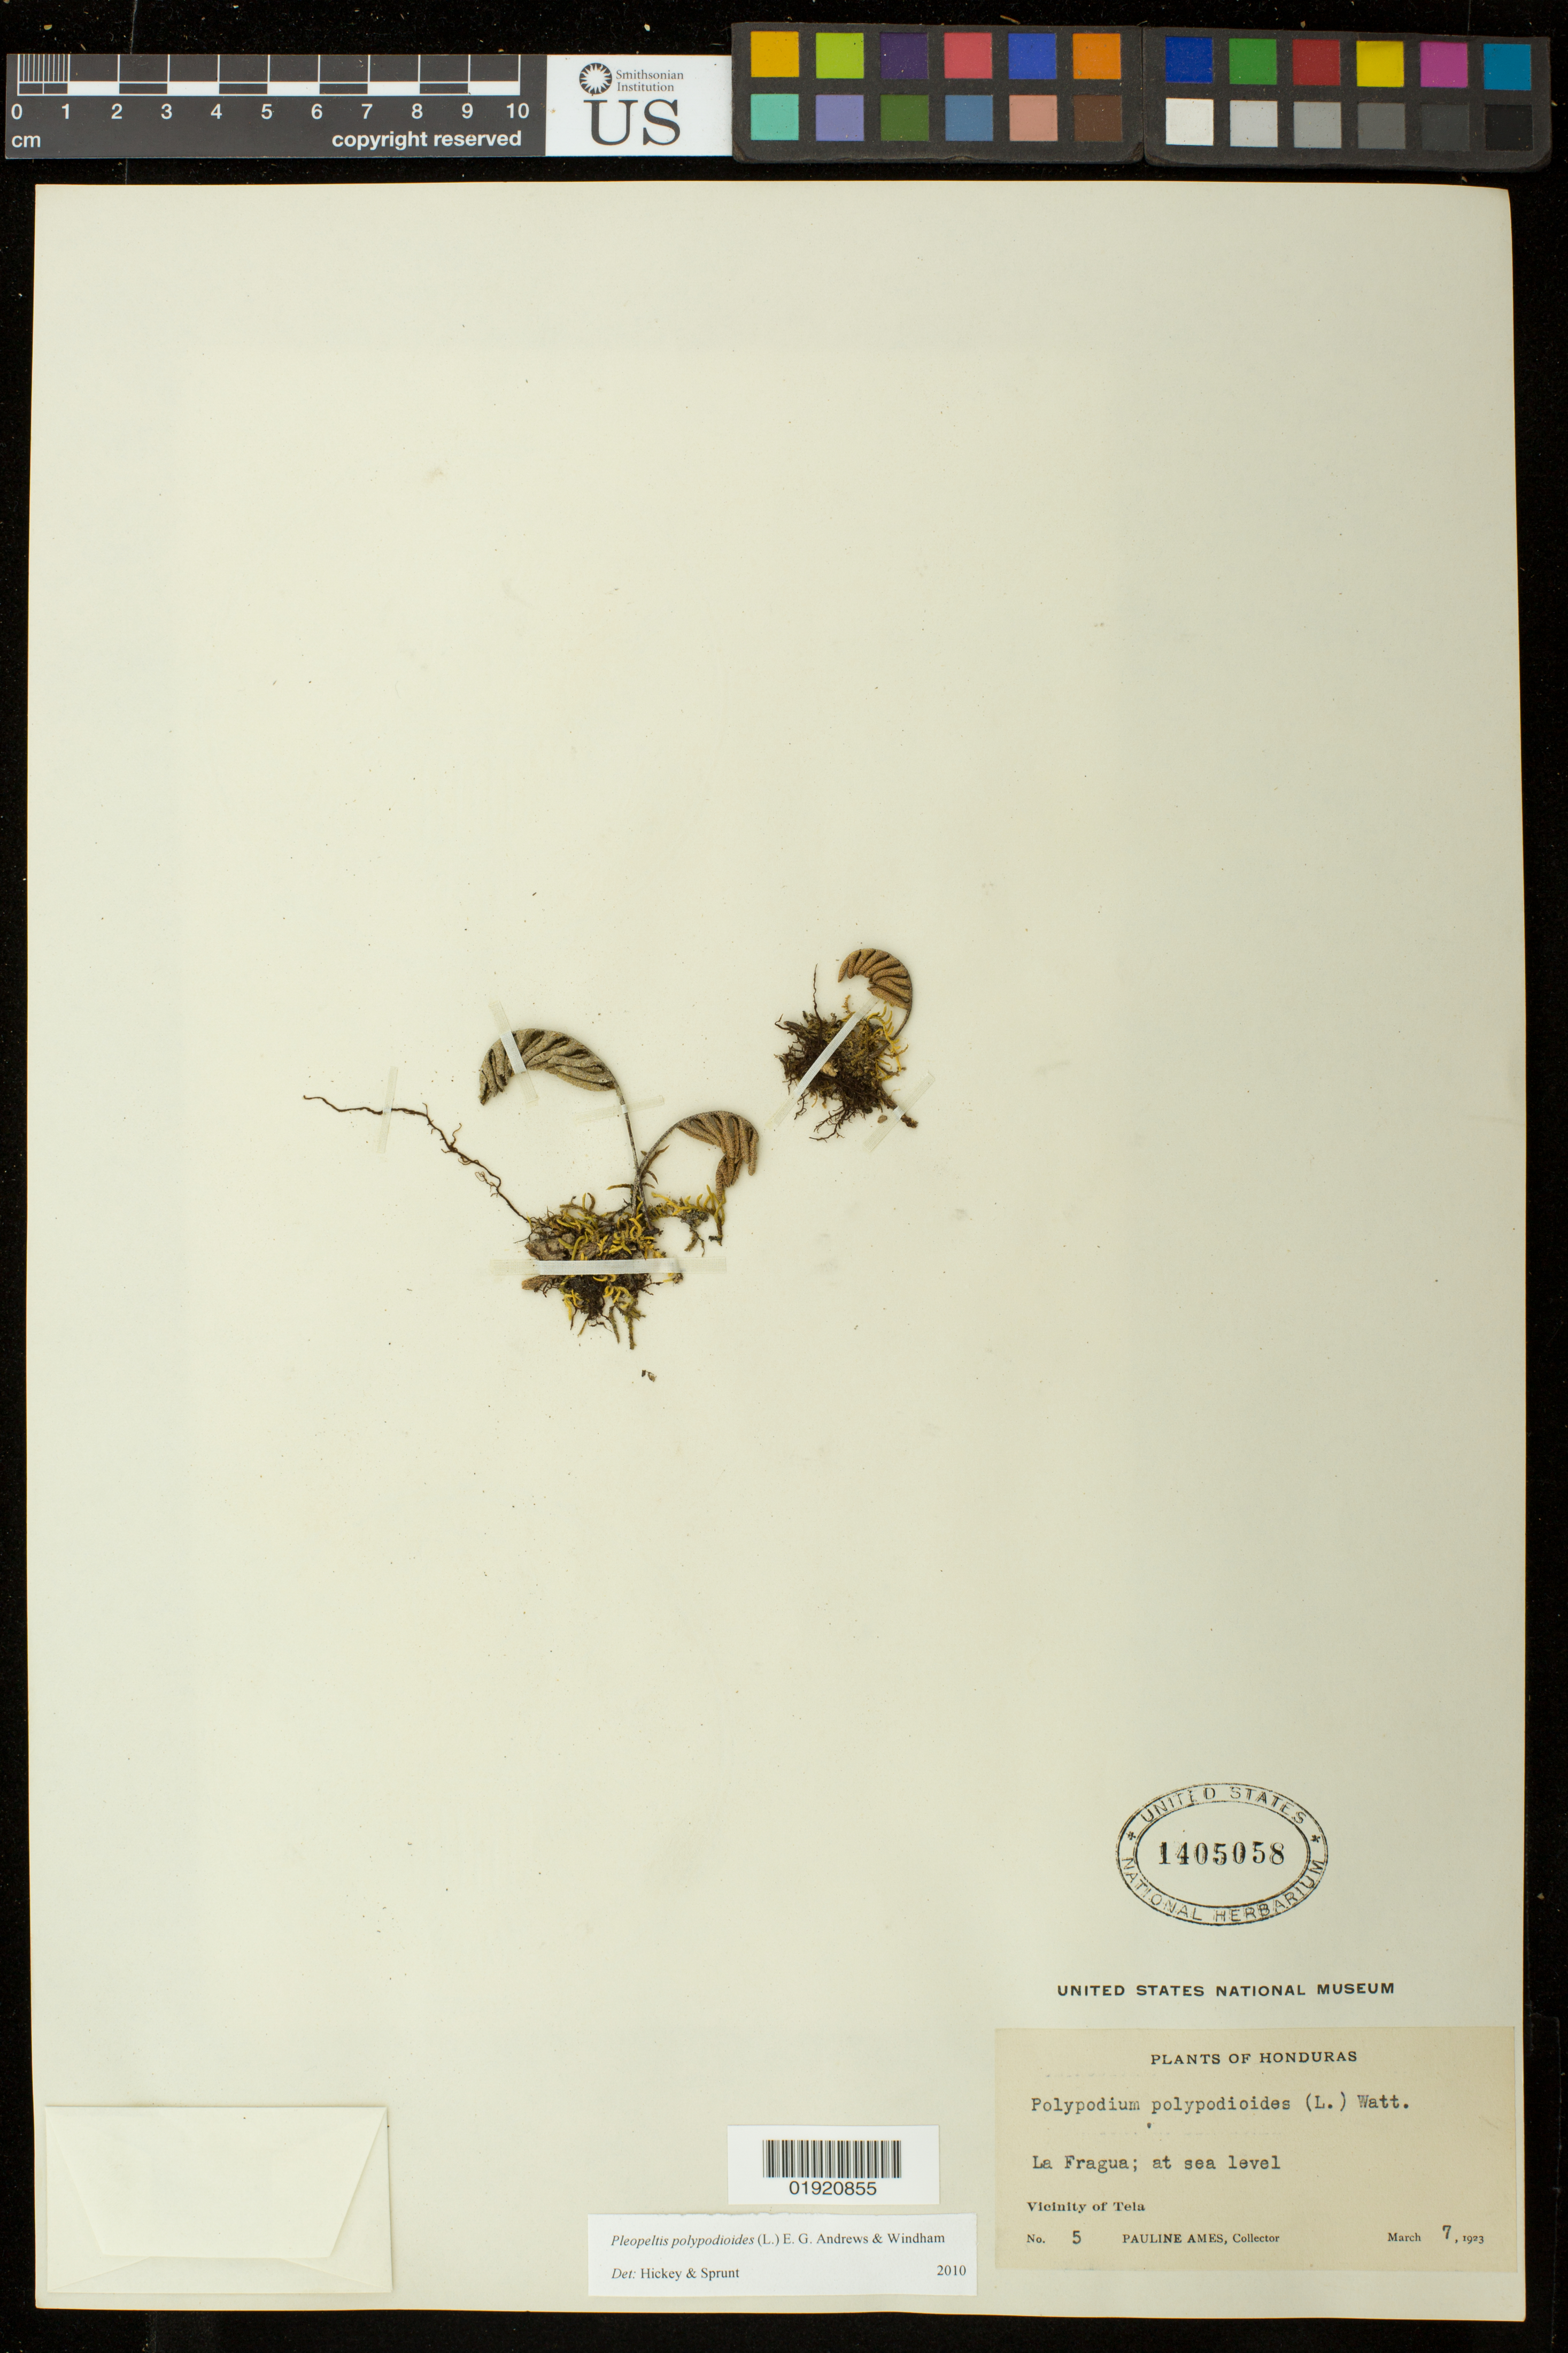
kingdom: Plantae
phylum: Tracheophyta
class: Polypodiopsida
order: Polypodiales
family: Polypodiaceae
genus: Pleopeltis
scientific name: Pleopeltis polypodioides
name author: (L.) E.G. Andrews & Windham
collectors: P. Ames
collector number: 5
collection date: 1923-03-07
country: Honduras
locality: Honduras. La Fragua. Vicinity of Tela.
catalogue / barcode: US 1405058